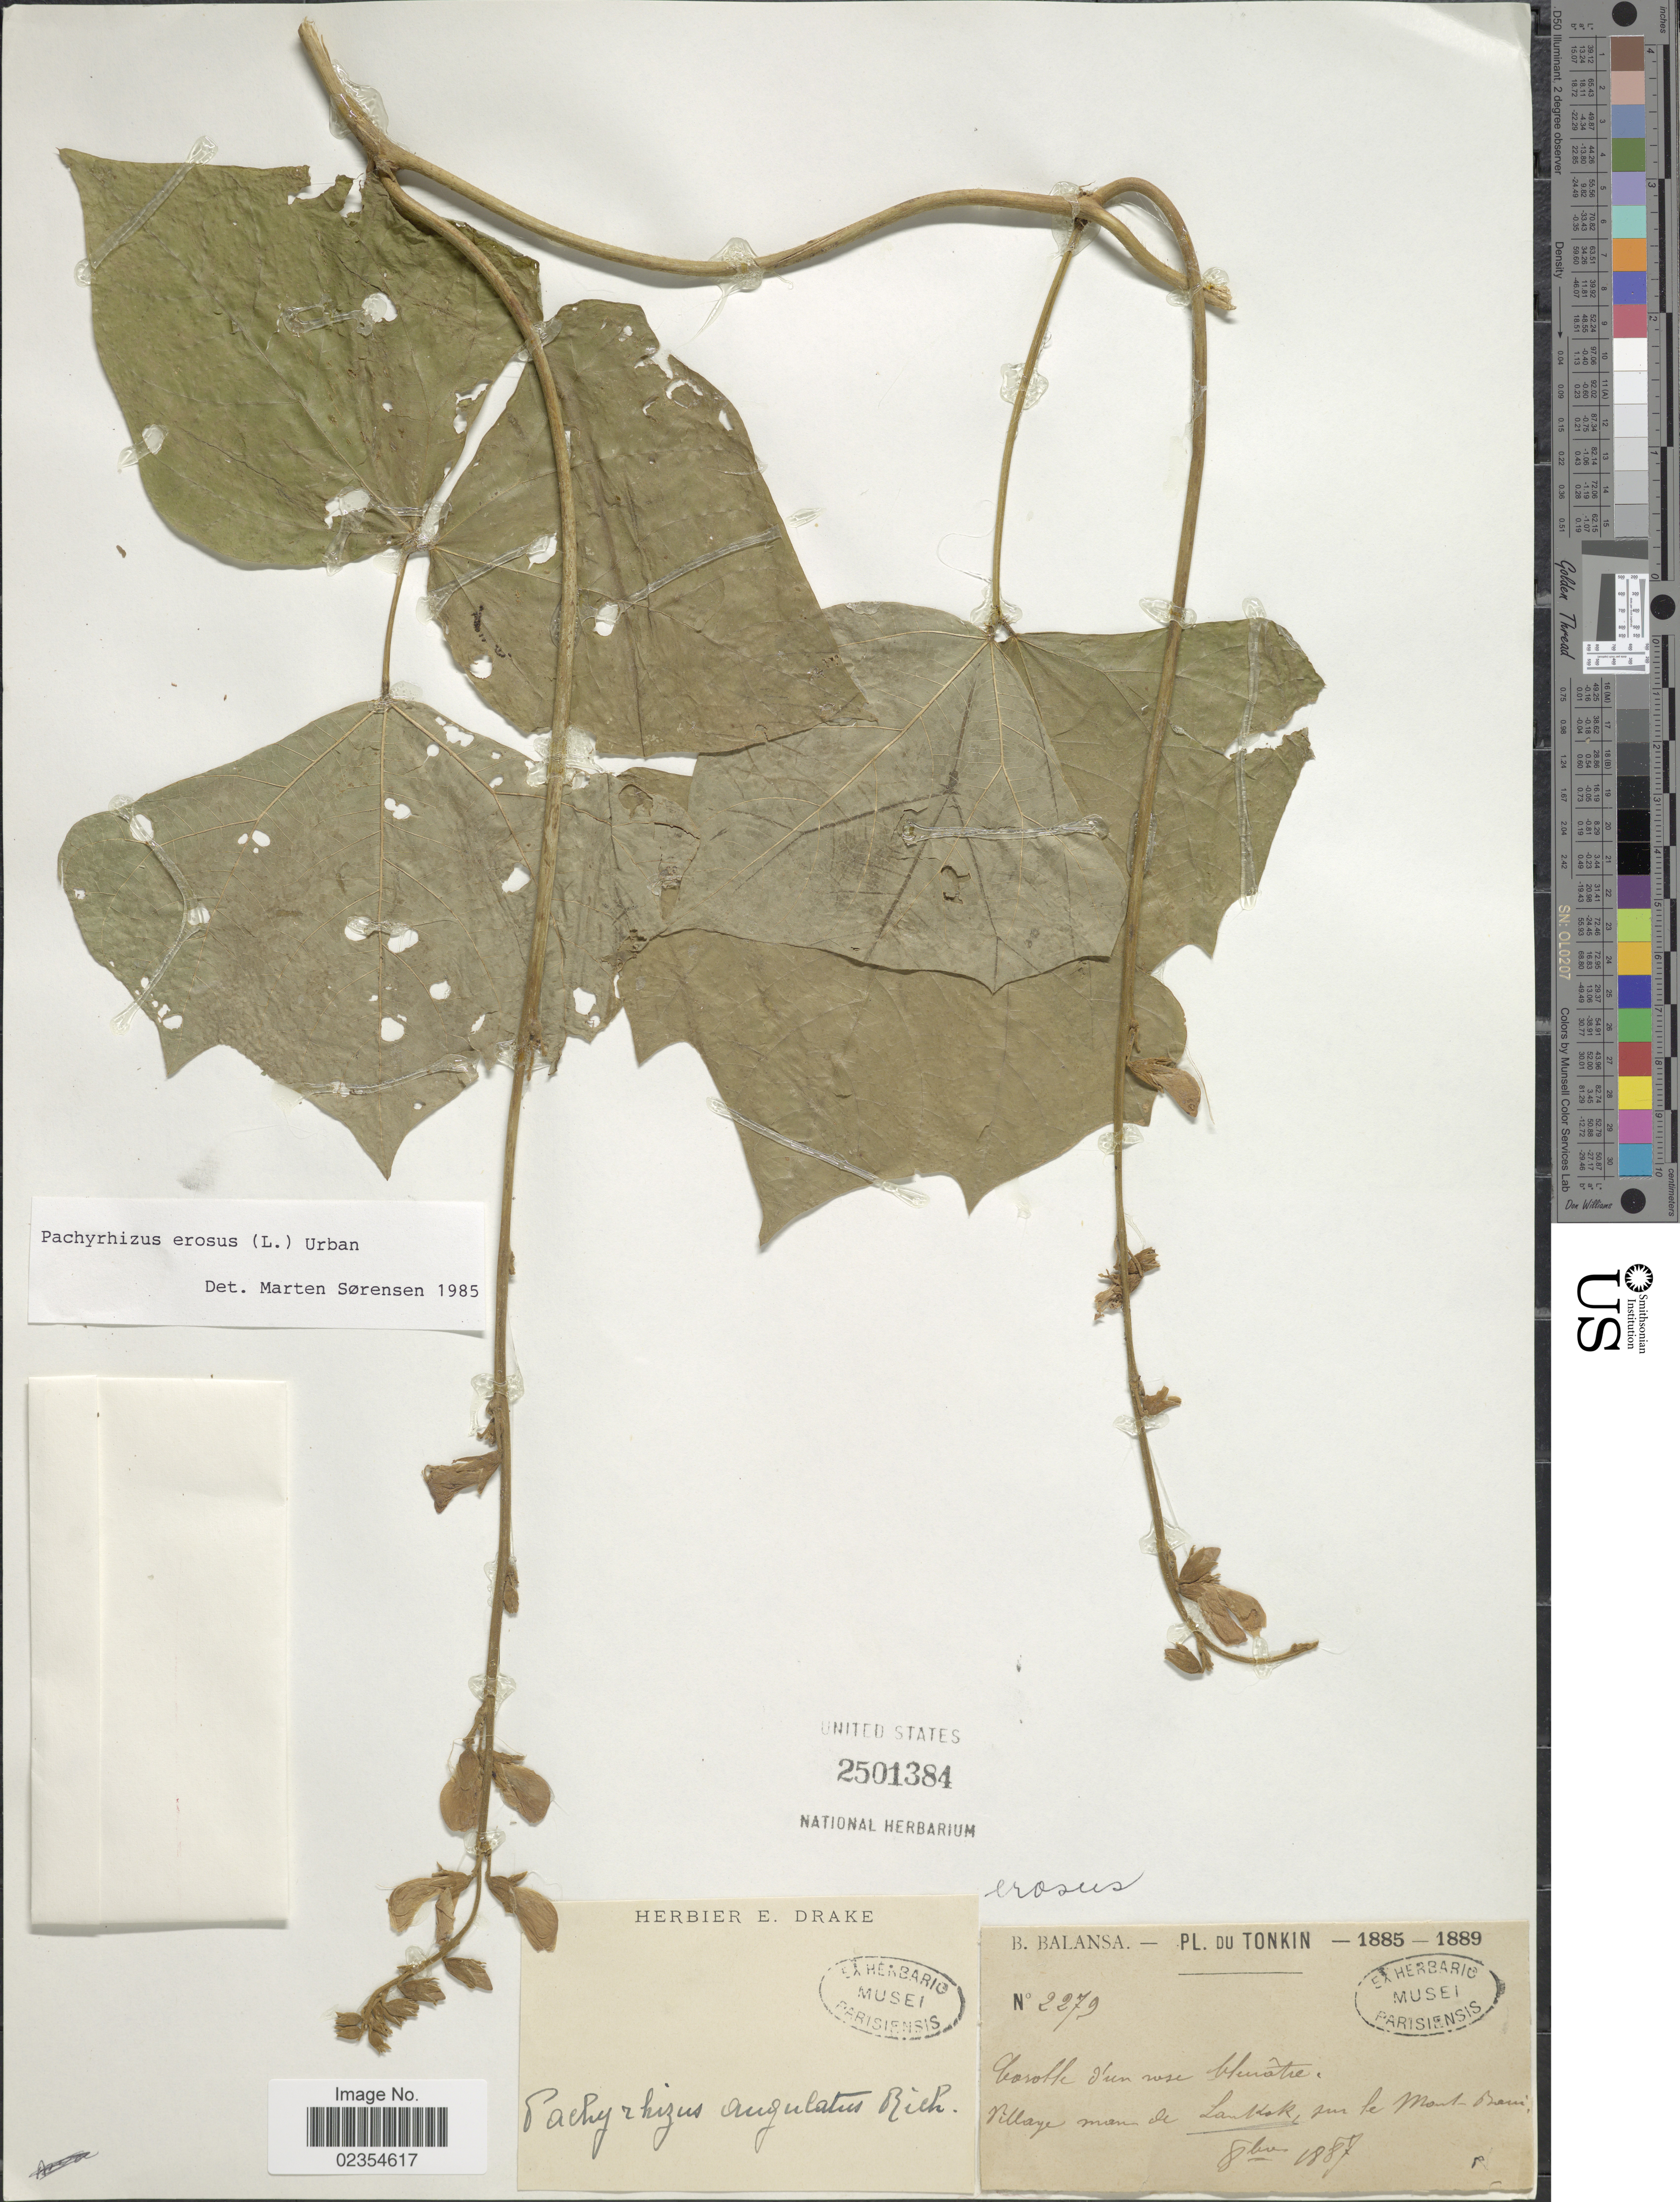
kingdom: Plantae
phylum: Tracheophyta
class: Magnoliopsida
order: Fabales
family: Fabaceae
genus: Pachyrhizus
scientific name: Pachyrhizus erosus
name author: (L.) Urb.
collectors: B. Balansa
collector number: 2279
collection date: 1885/1889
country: Vietnam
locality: Tonkin, Village mon de Lankak, sur le Mont Beni [interpreted]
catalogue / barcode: US 2501384